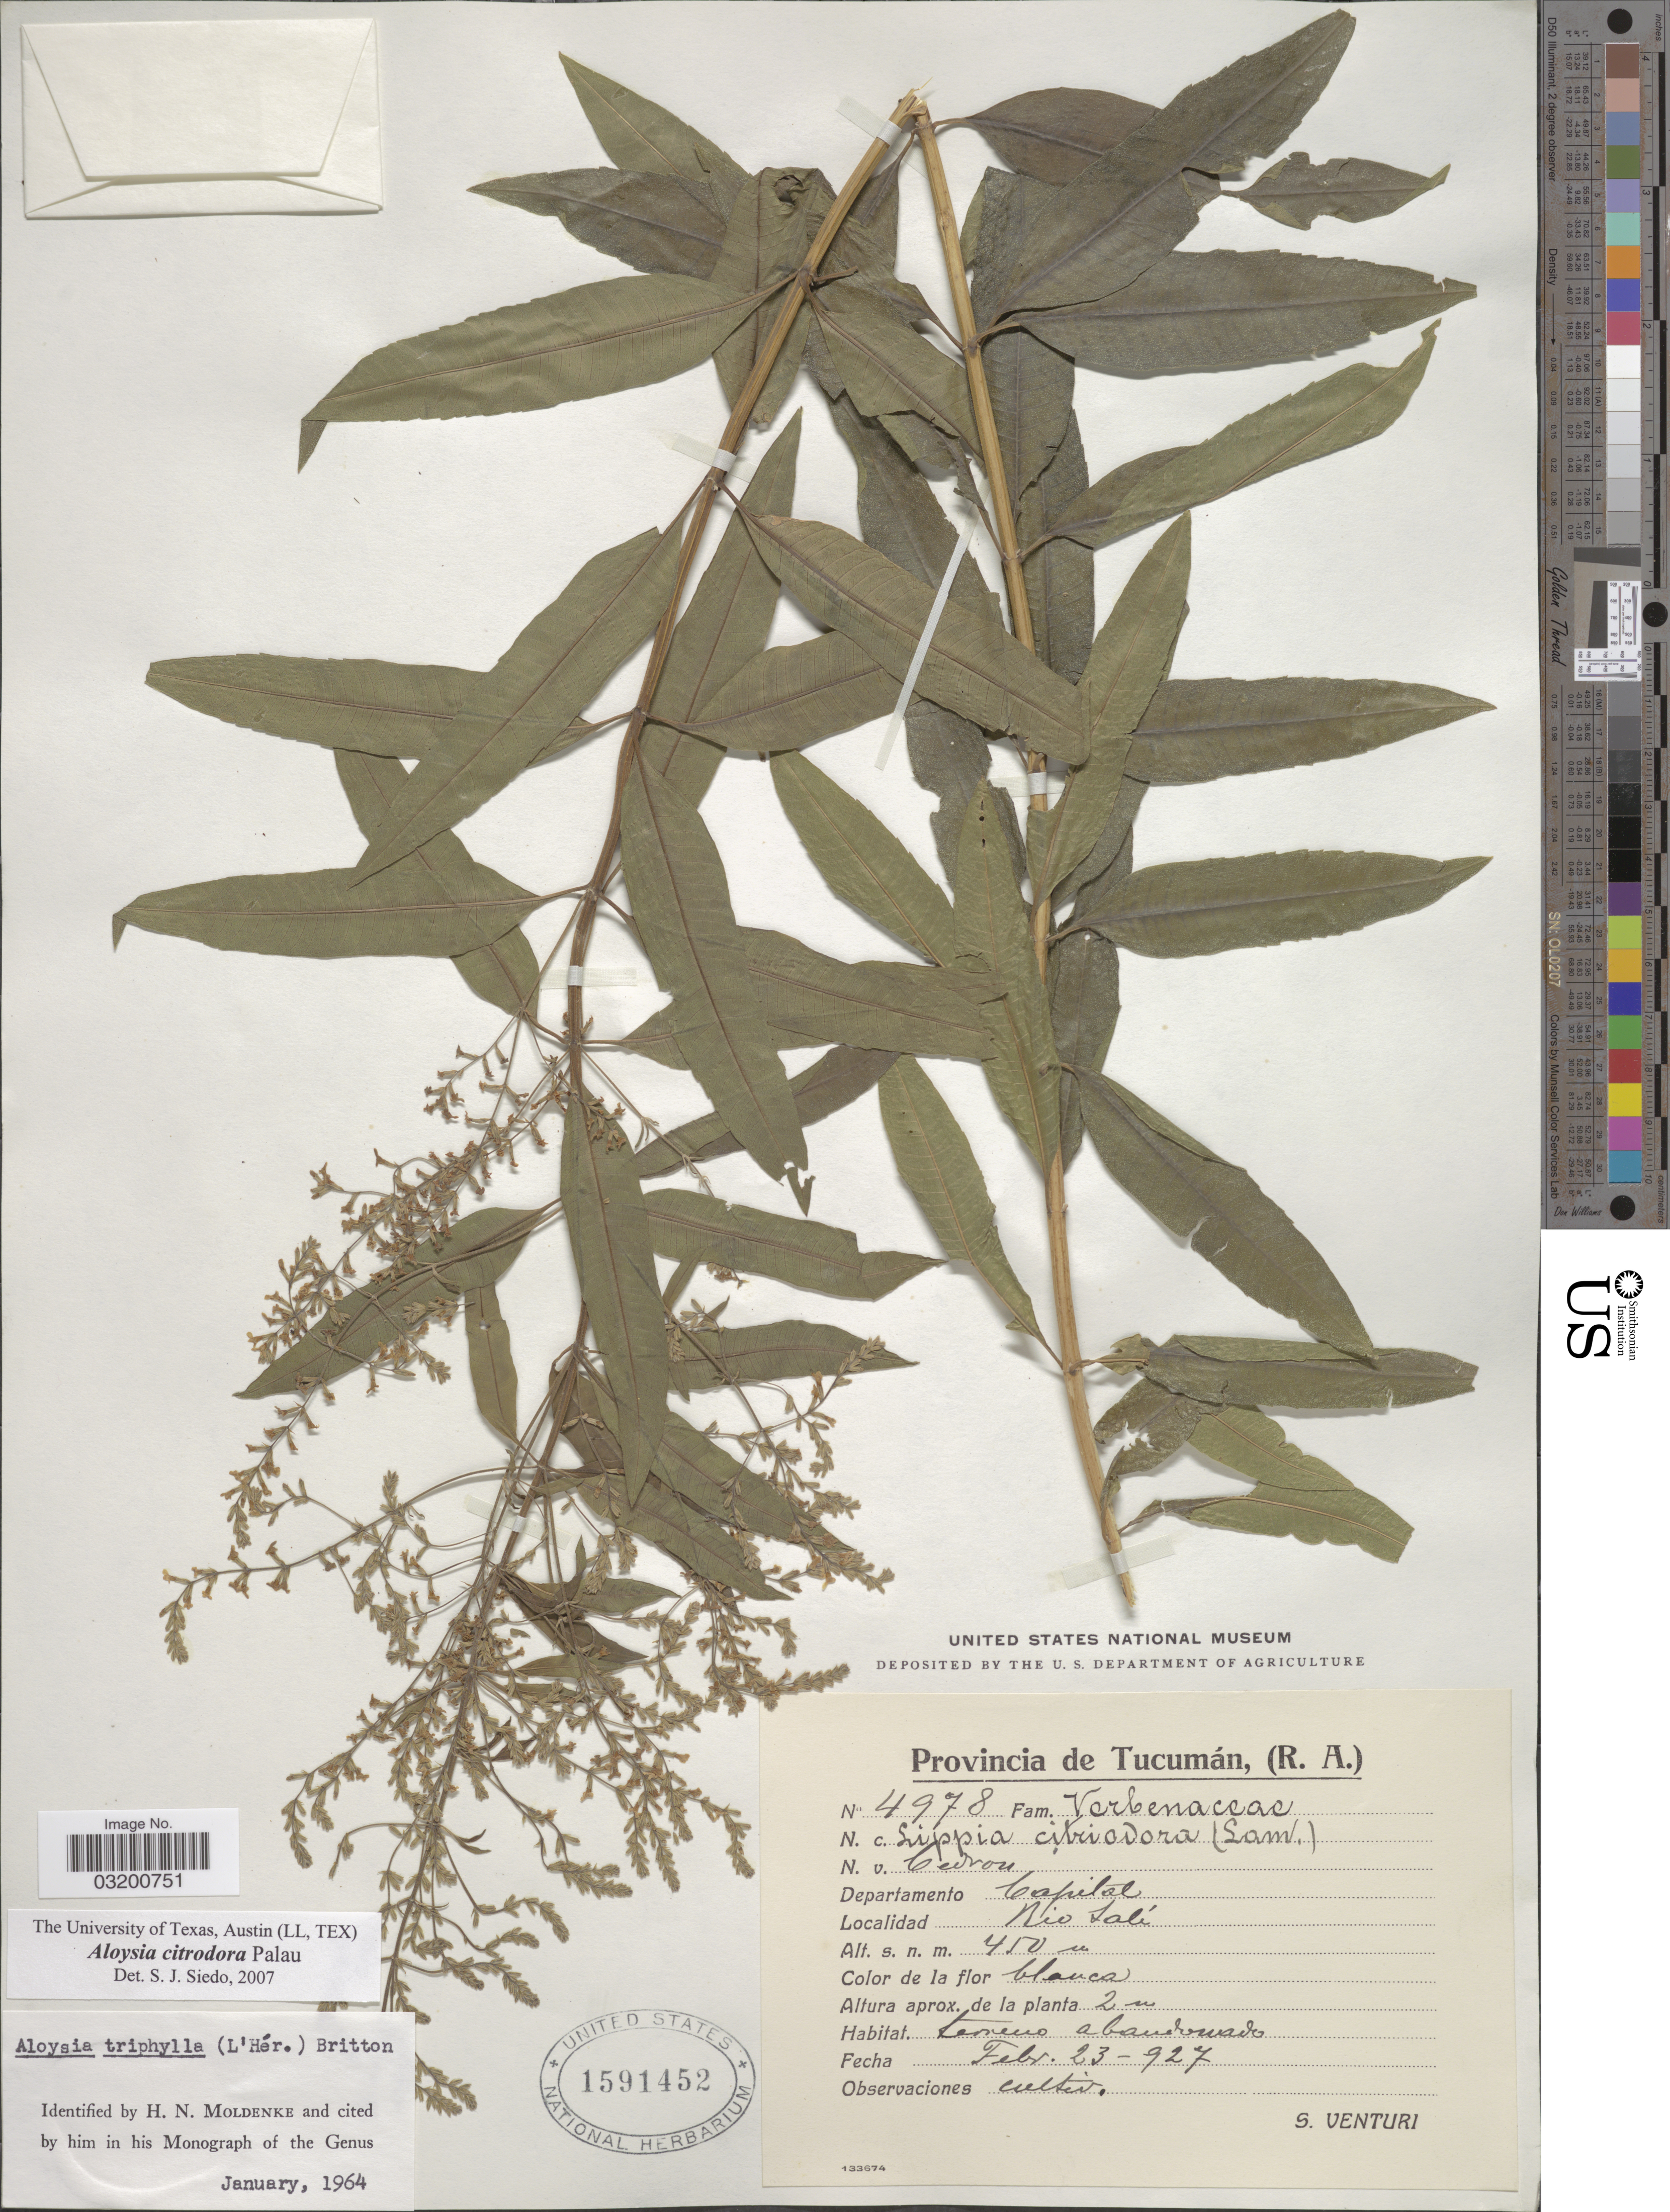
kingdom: Plantae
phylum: Tracheophyta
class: Magnoliopsida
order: Lamiales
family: Verbenaceae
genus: Aloysia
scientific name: Aloysia citrodora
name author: Paláu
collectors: S. Venturi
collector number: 4978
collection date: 1927-02-23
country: Argentina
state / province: Tucuman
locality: Departamento Capital. Rio Salí, terreno abandonado.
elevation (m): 450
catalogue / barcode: US 1591452